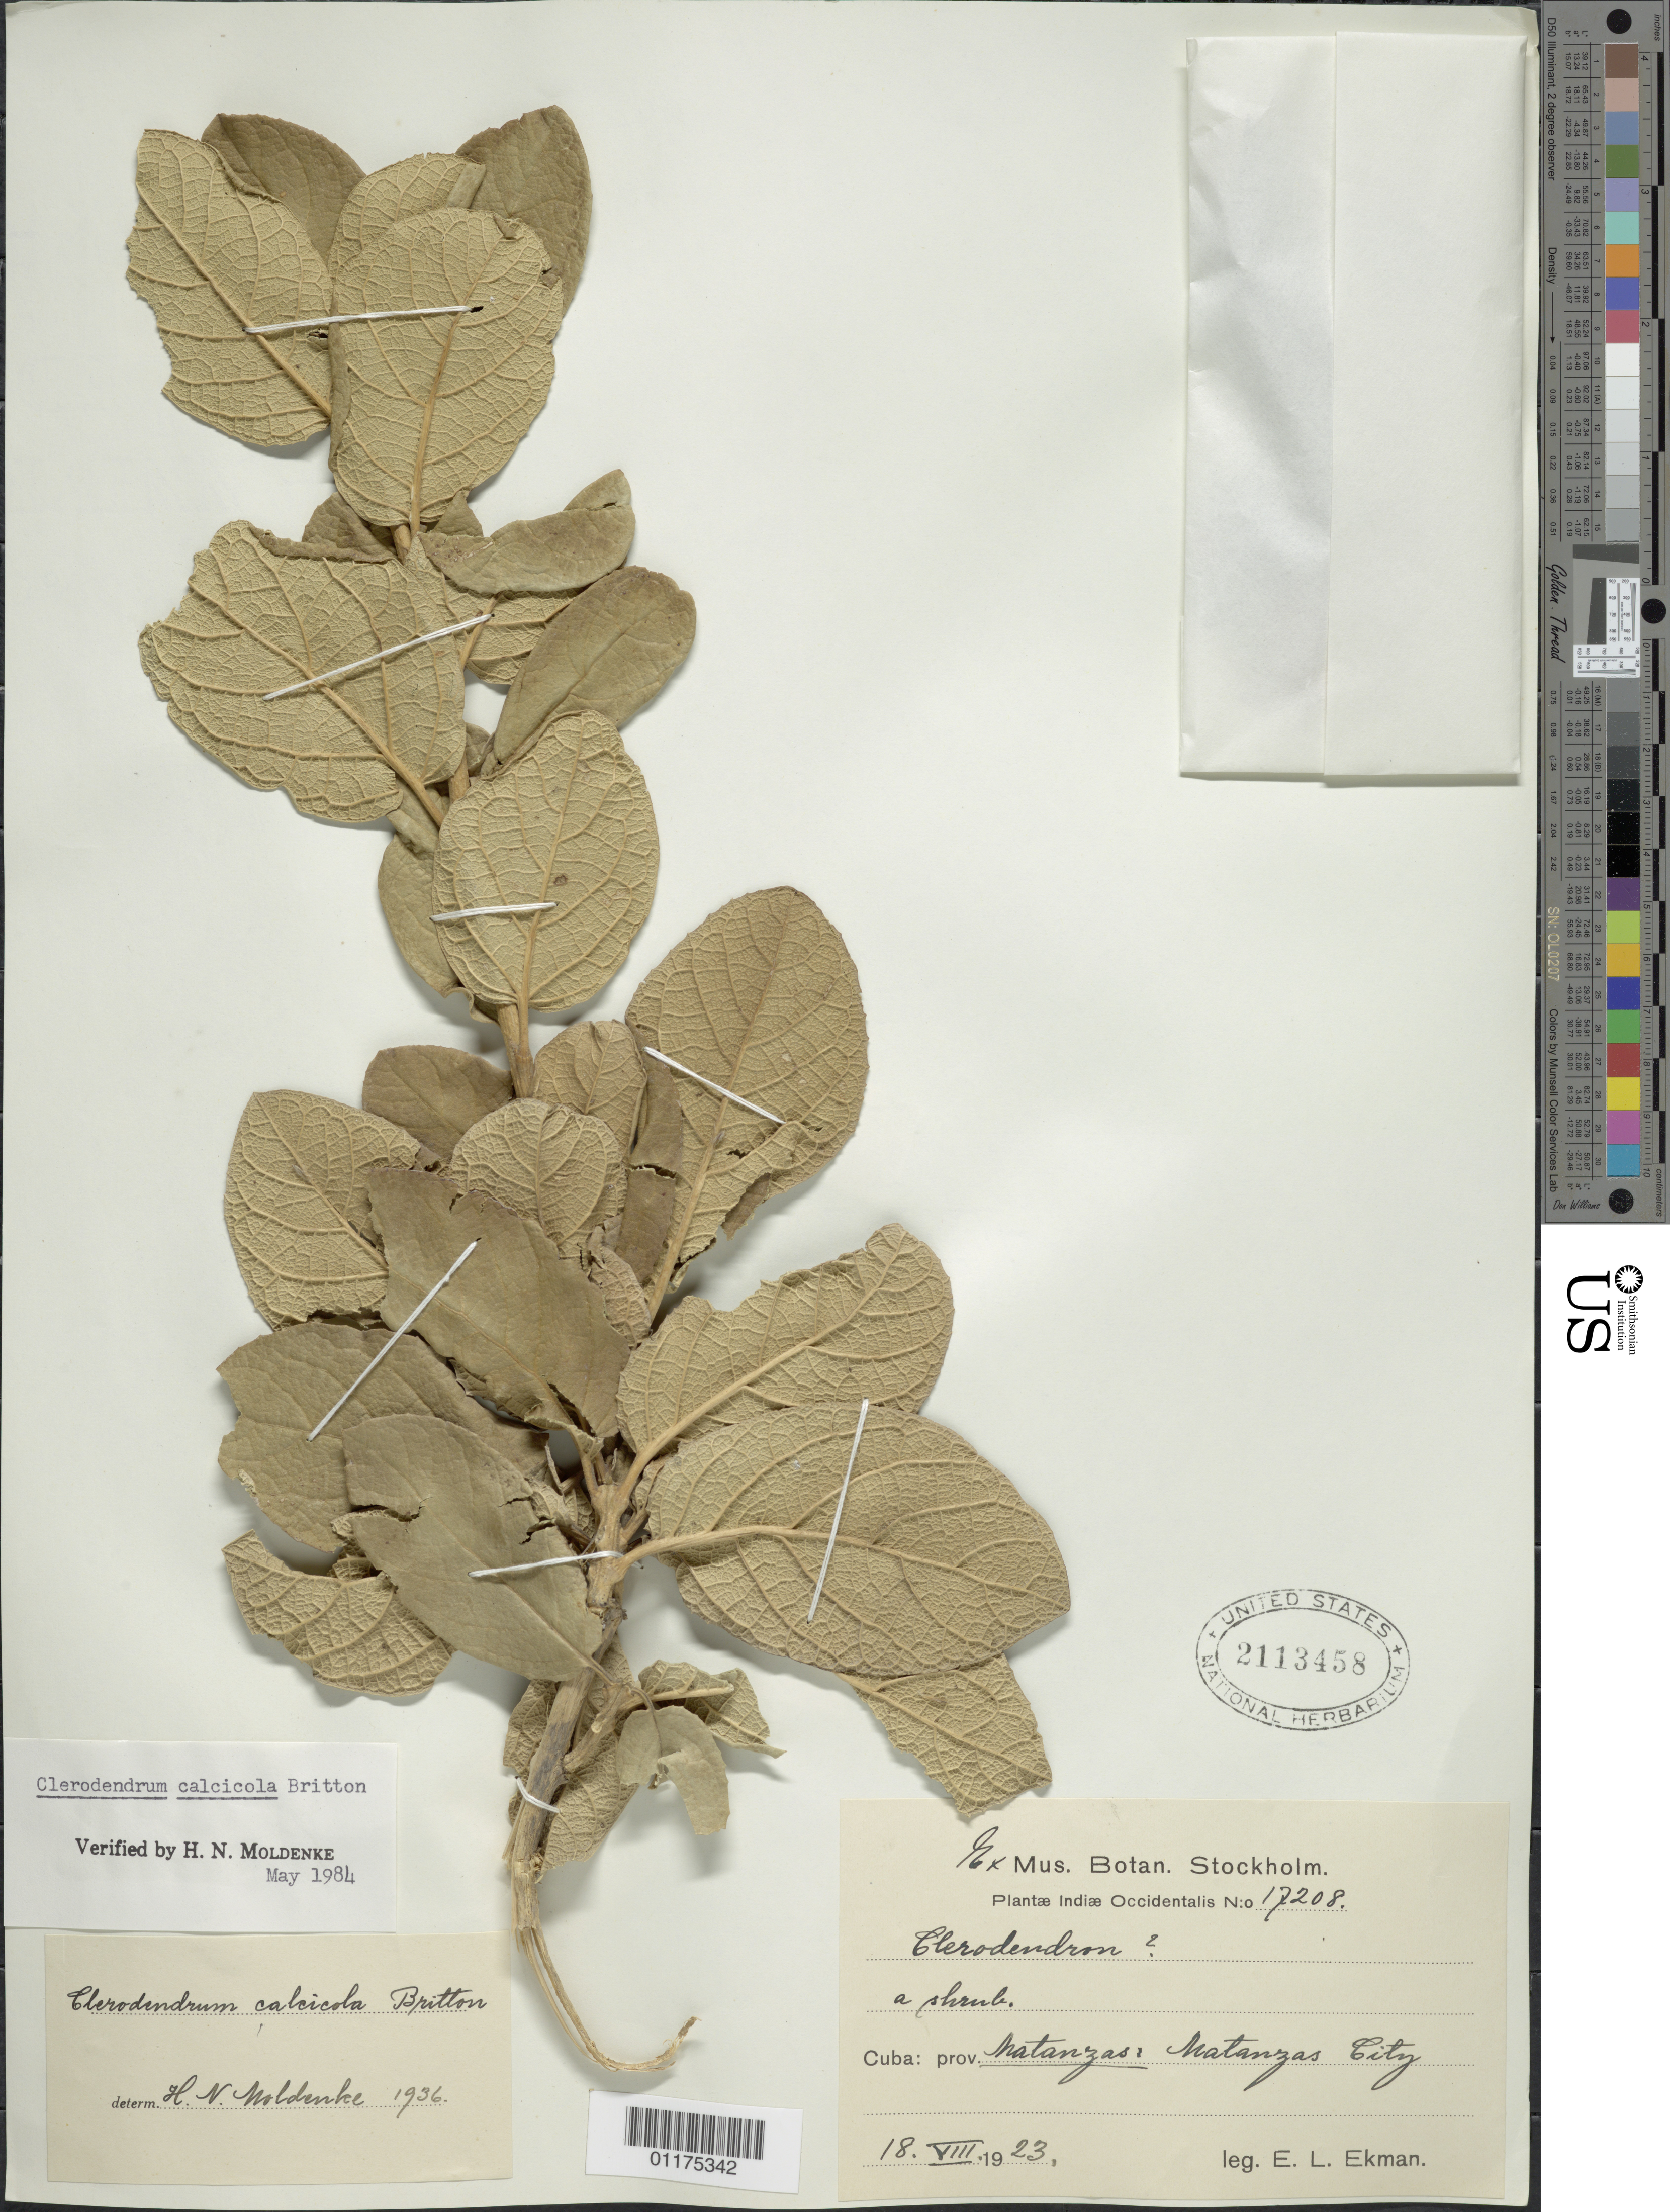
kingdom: Plantae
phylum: Tracheophyta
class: Magnoliopsida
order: Lamiales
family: Lamiaceae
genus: Clerodendrum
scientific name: Clerodendrum calcicola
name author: Britton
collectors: E. L. Ekman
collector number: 17208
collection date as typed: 18 Aug 1923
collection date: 1923-08-18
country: Cuba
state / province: Matanzas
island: Cuba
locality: Matanzas City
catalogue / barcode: US 2113458